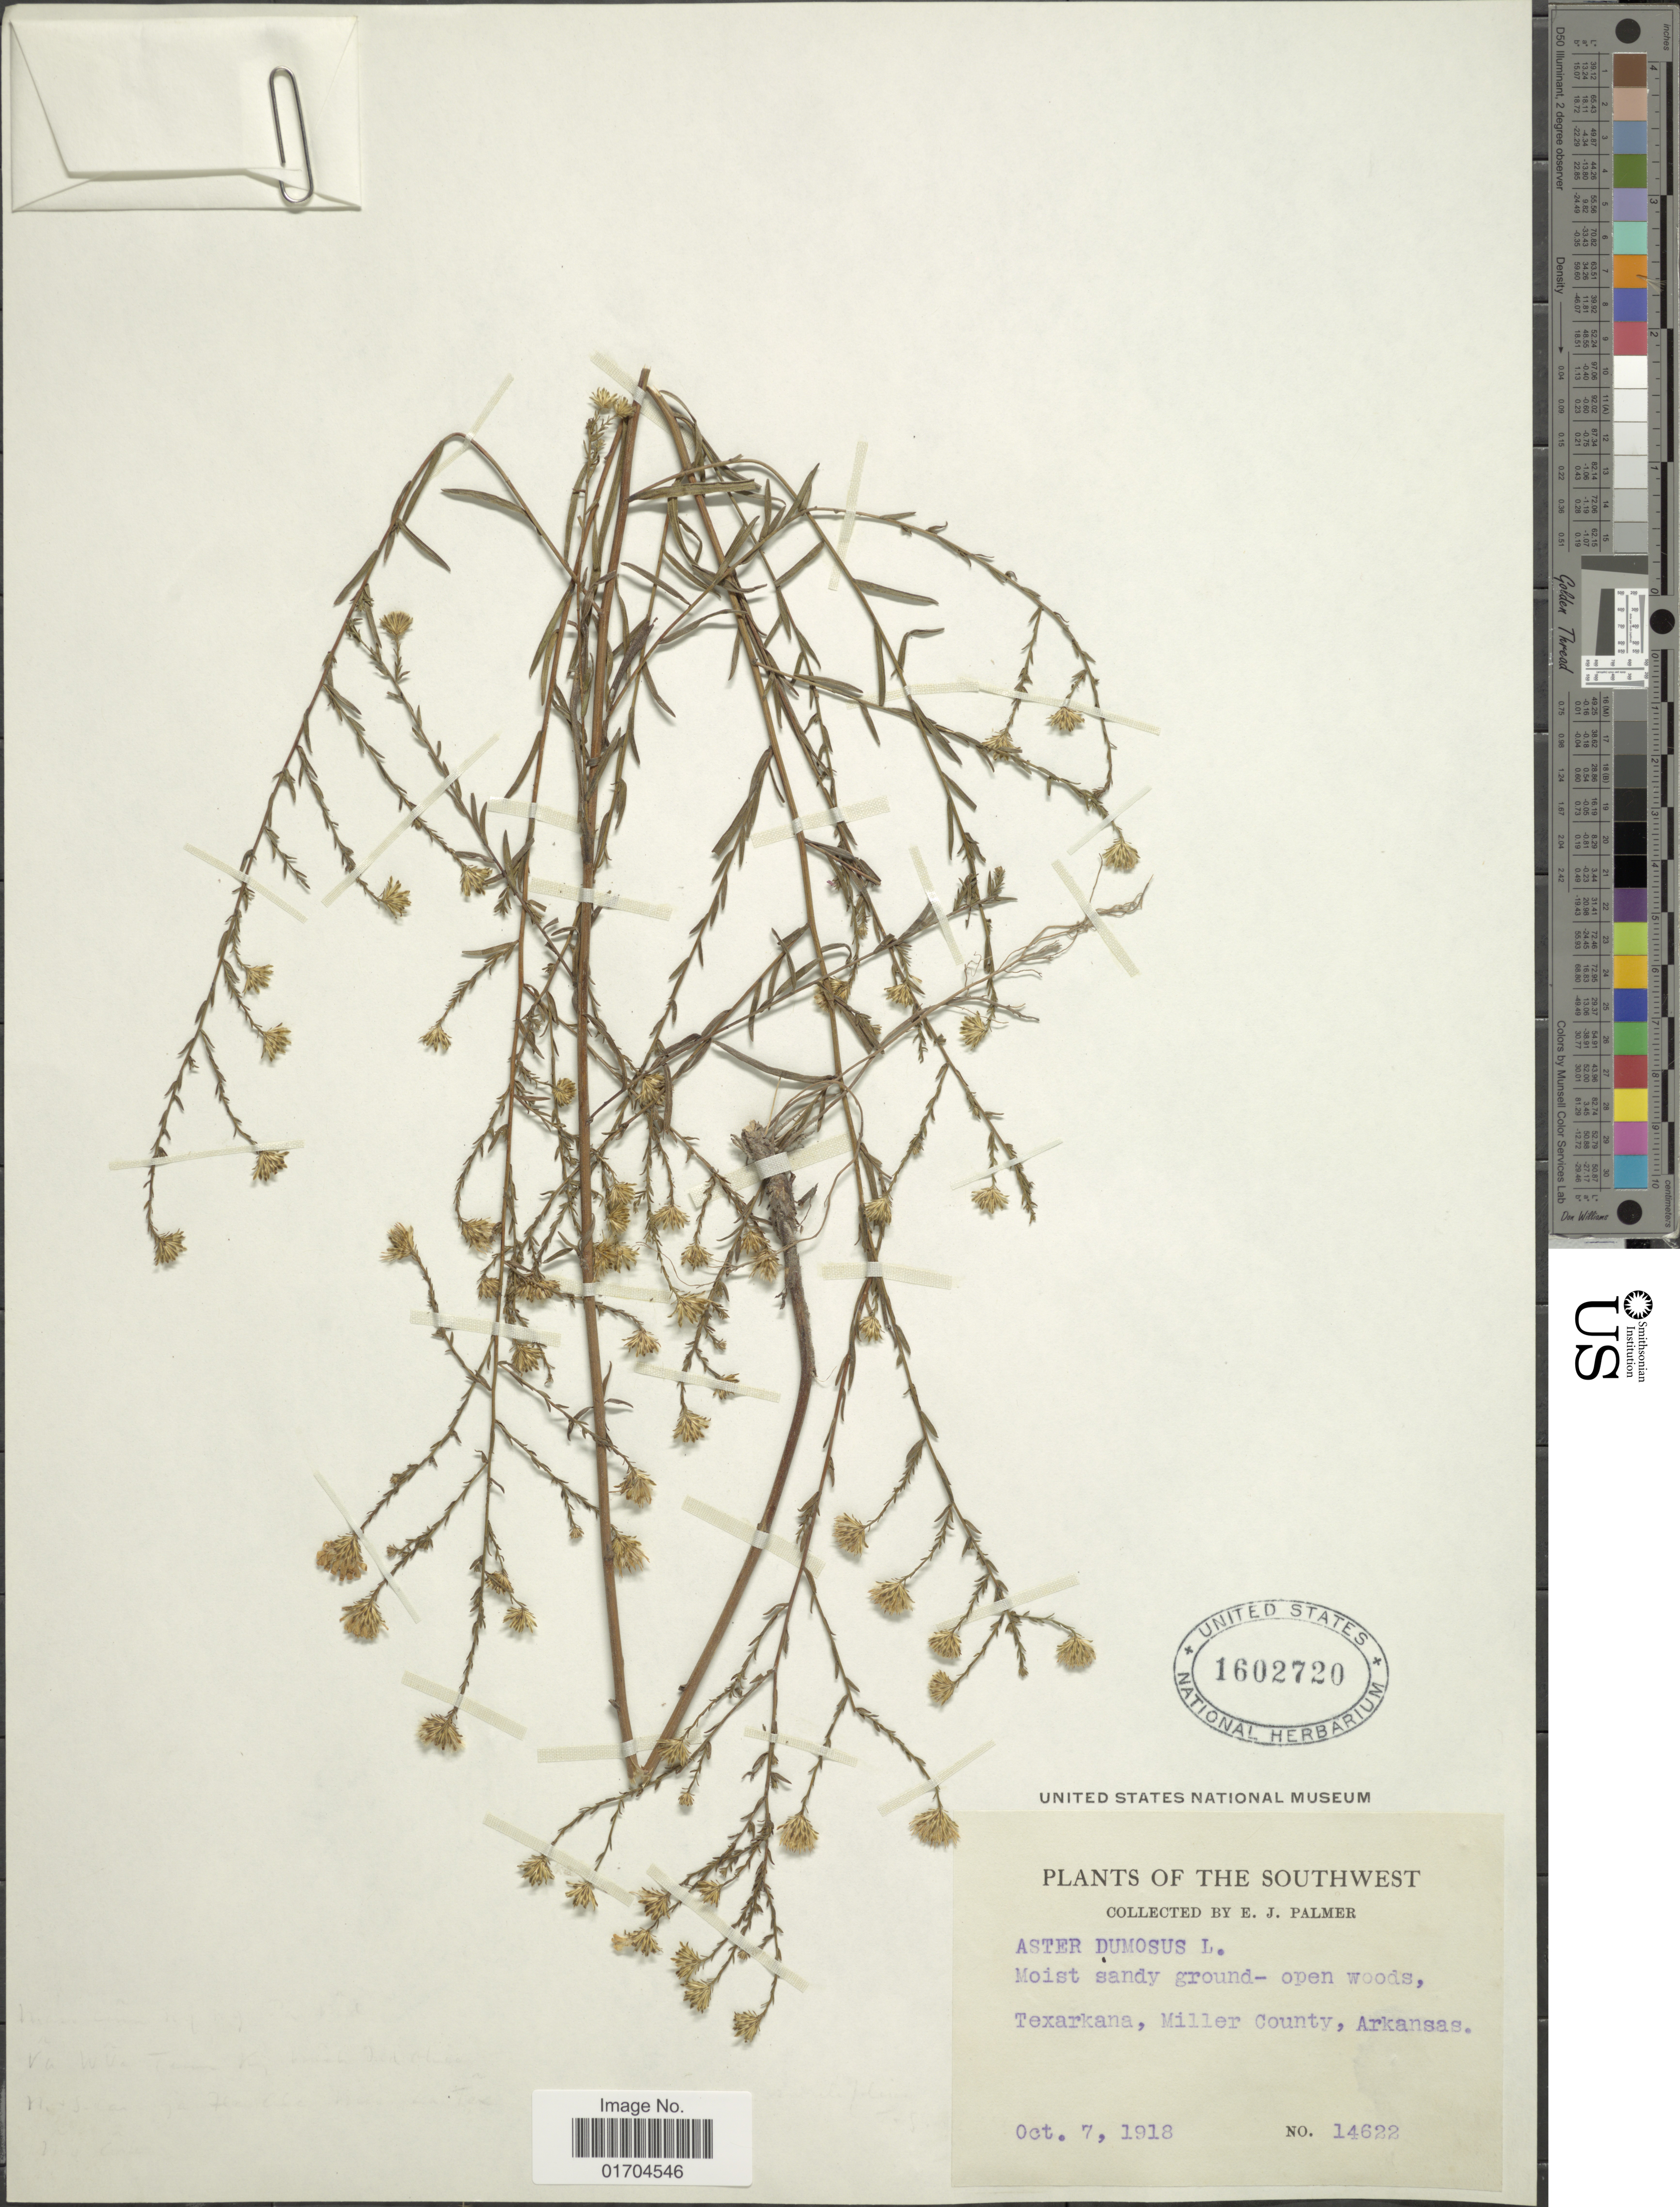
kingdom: Plantae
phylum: Tracheophyta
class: Magnoliopsida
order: Asterales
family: Asteraceae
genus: Symphyotrichum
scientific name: Symphyotrichum sp.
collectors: E. J. Palmer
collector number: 14622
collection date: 1918-10-07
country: United States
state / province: Arkansas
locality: The Southwest. Texarkana, Miller County.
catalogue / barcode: US 1602720